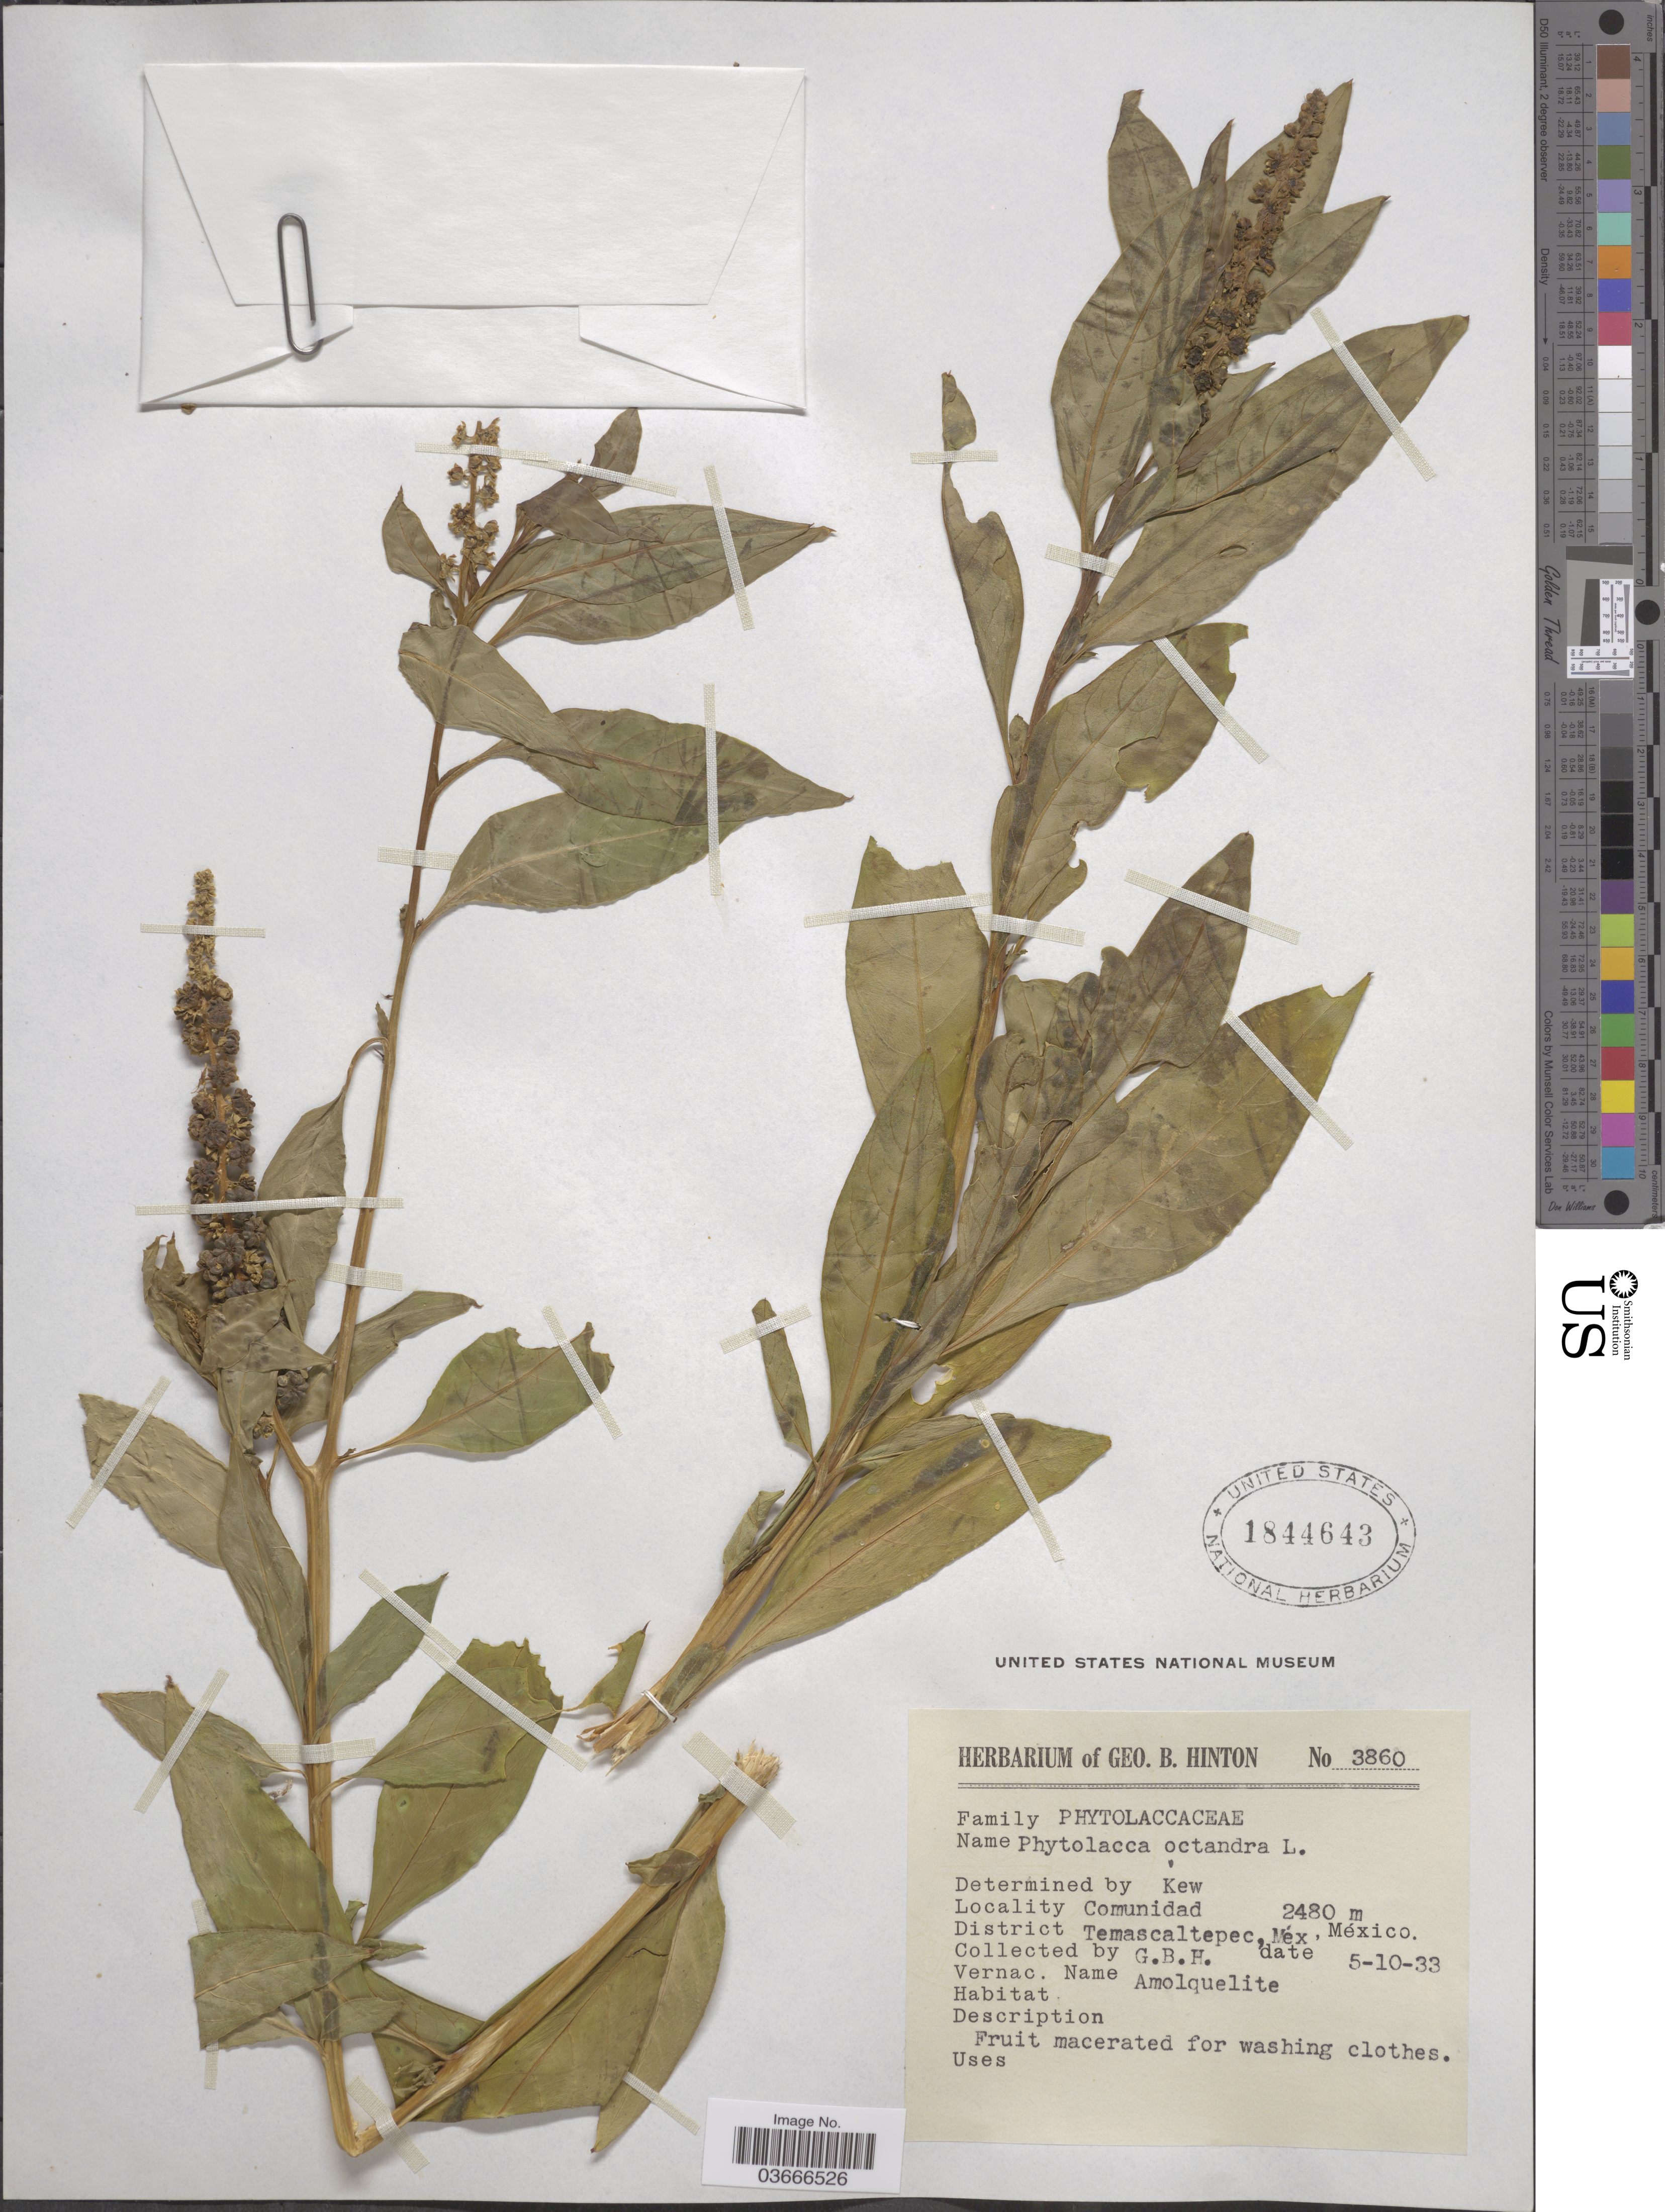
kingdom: Plantae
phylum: Tracheophyta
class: Magnoliopsida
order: Caryophyllales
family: Phytolaccaceae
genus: Phytolacca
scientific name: Phytolacca octandra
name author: L.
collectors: G. B. Hinton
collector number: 3860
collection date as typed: Transcribed d/m/y: 5/10/33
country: Mexico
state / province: México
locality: Comunidad. District Temascaltepec.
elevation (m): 2480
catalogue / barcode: US 1844643